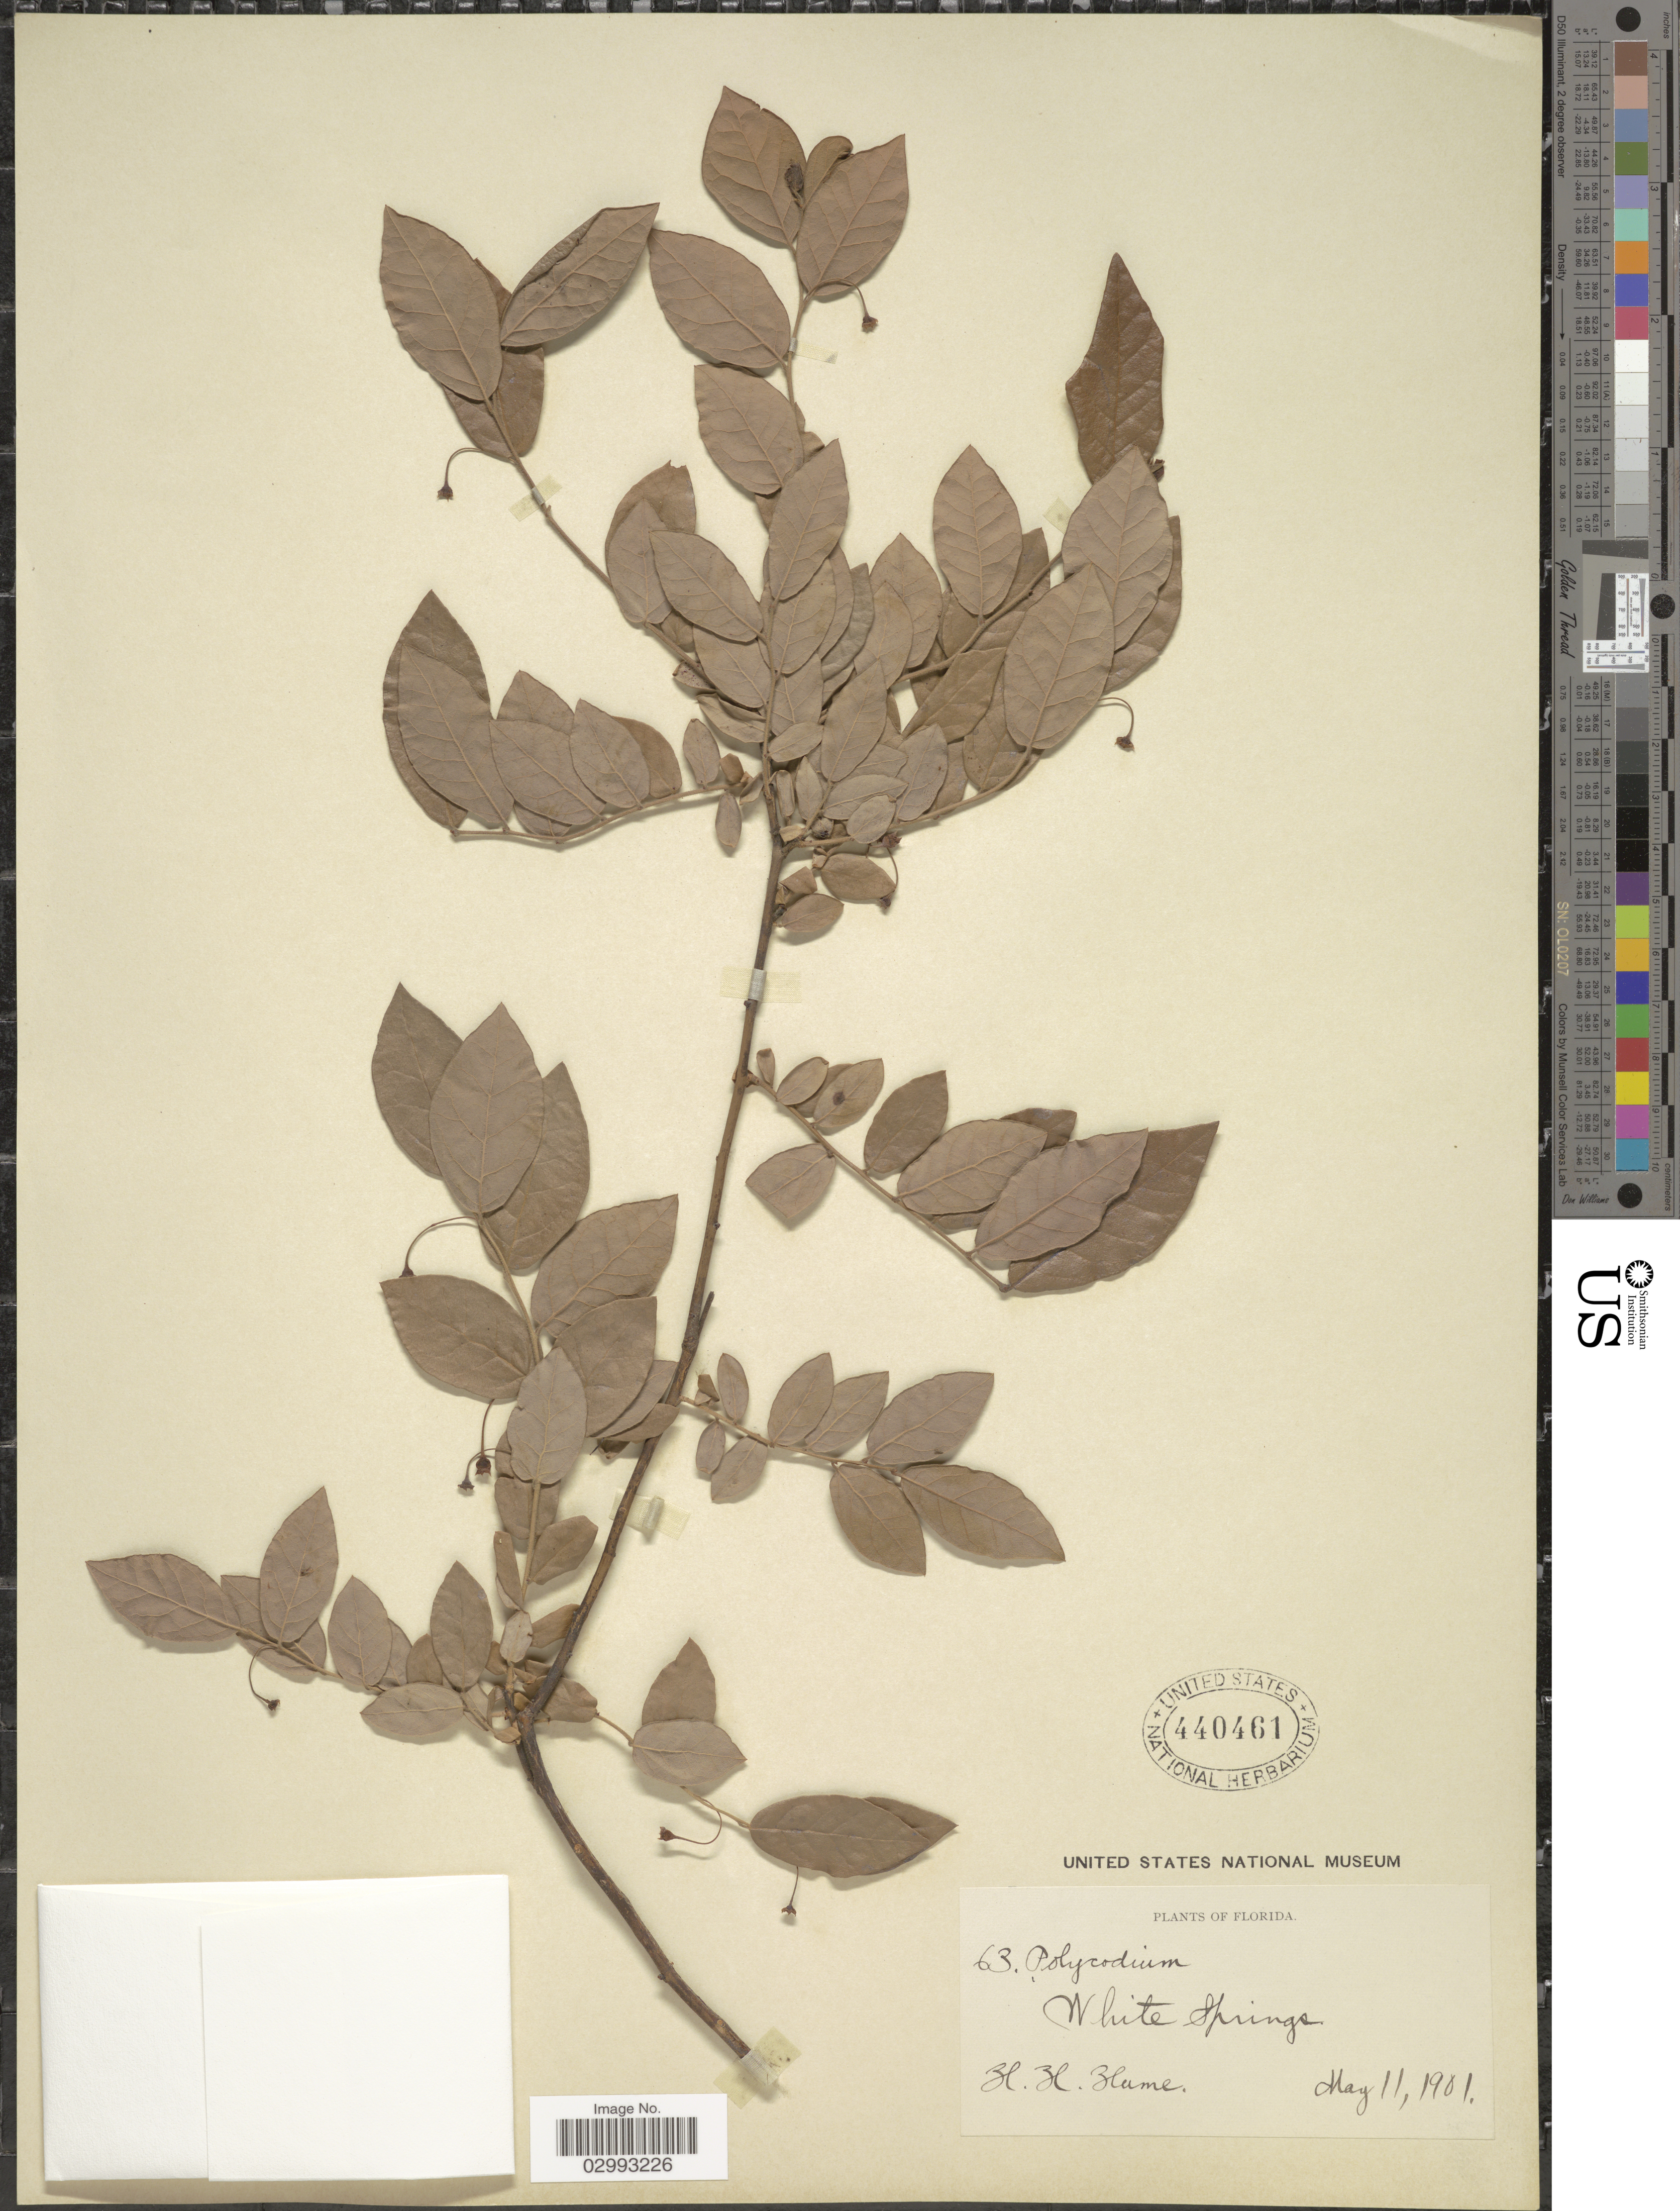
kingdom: Plantae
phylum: Tracheophyta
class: Magnoliopsida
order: Ericales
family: Ericaceae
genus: Polycodium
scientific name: Polycodium revolutum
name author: (Greene) Greene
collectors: H. Hume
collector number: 63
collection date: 1901-05-11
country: United States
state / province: Florida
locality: White Springs.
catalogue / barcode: US 440461